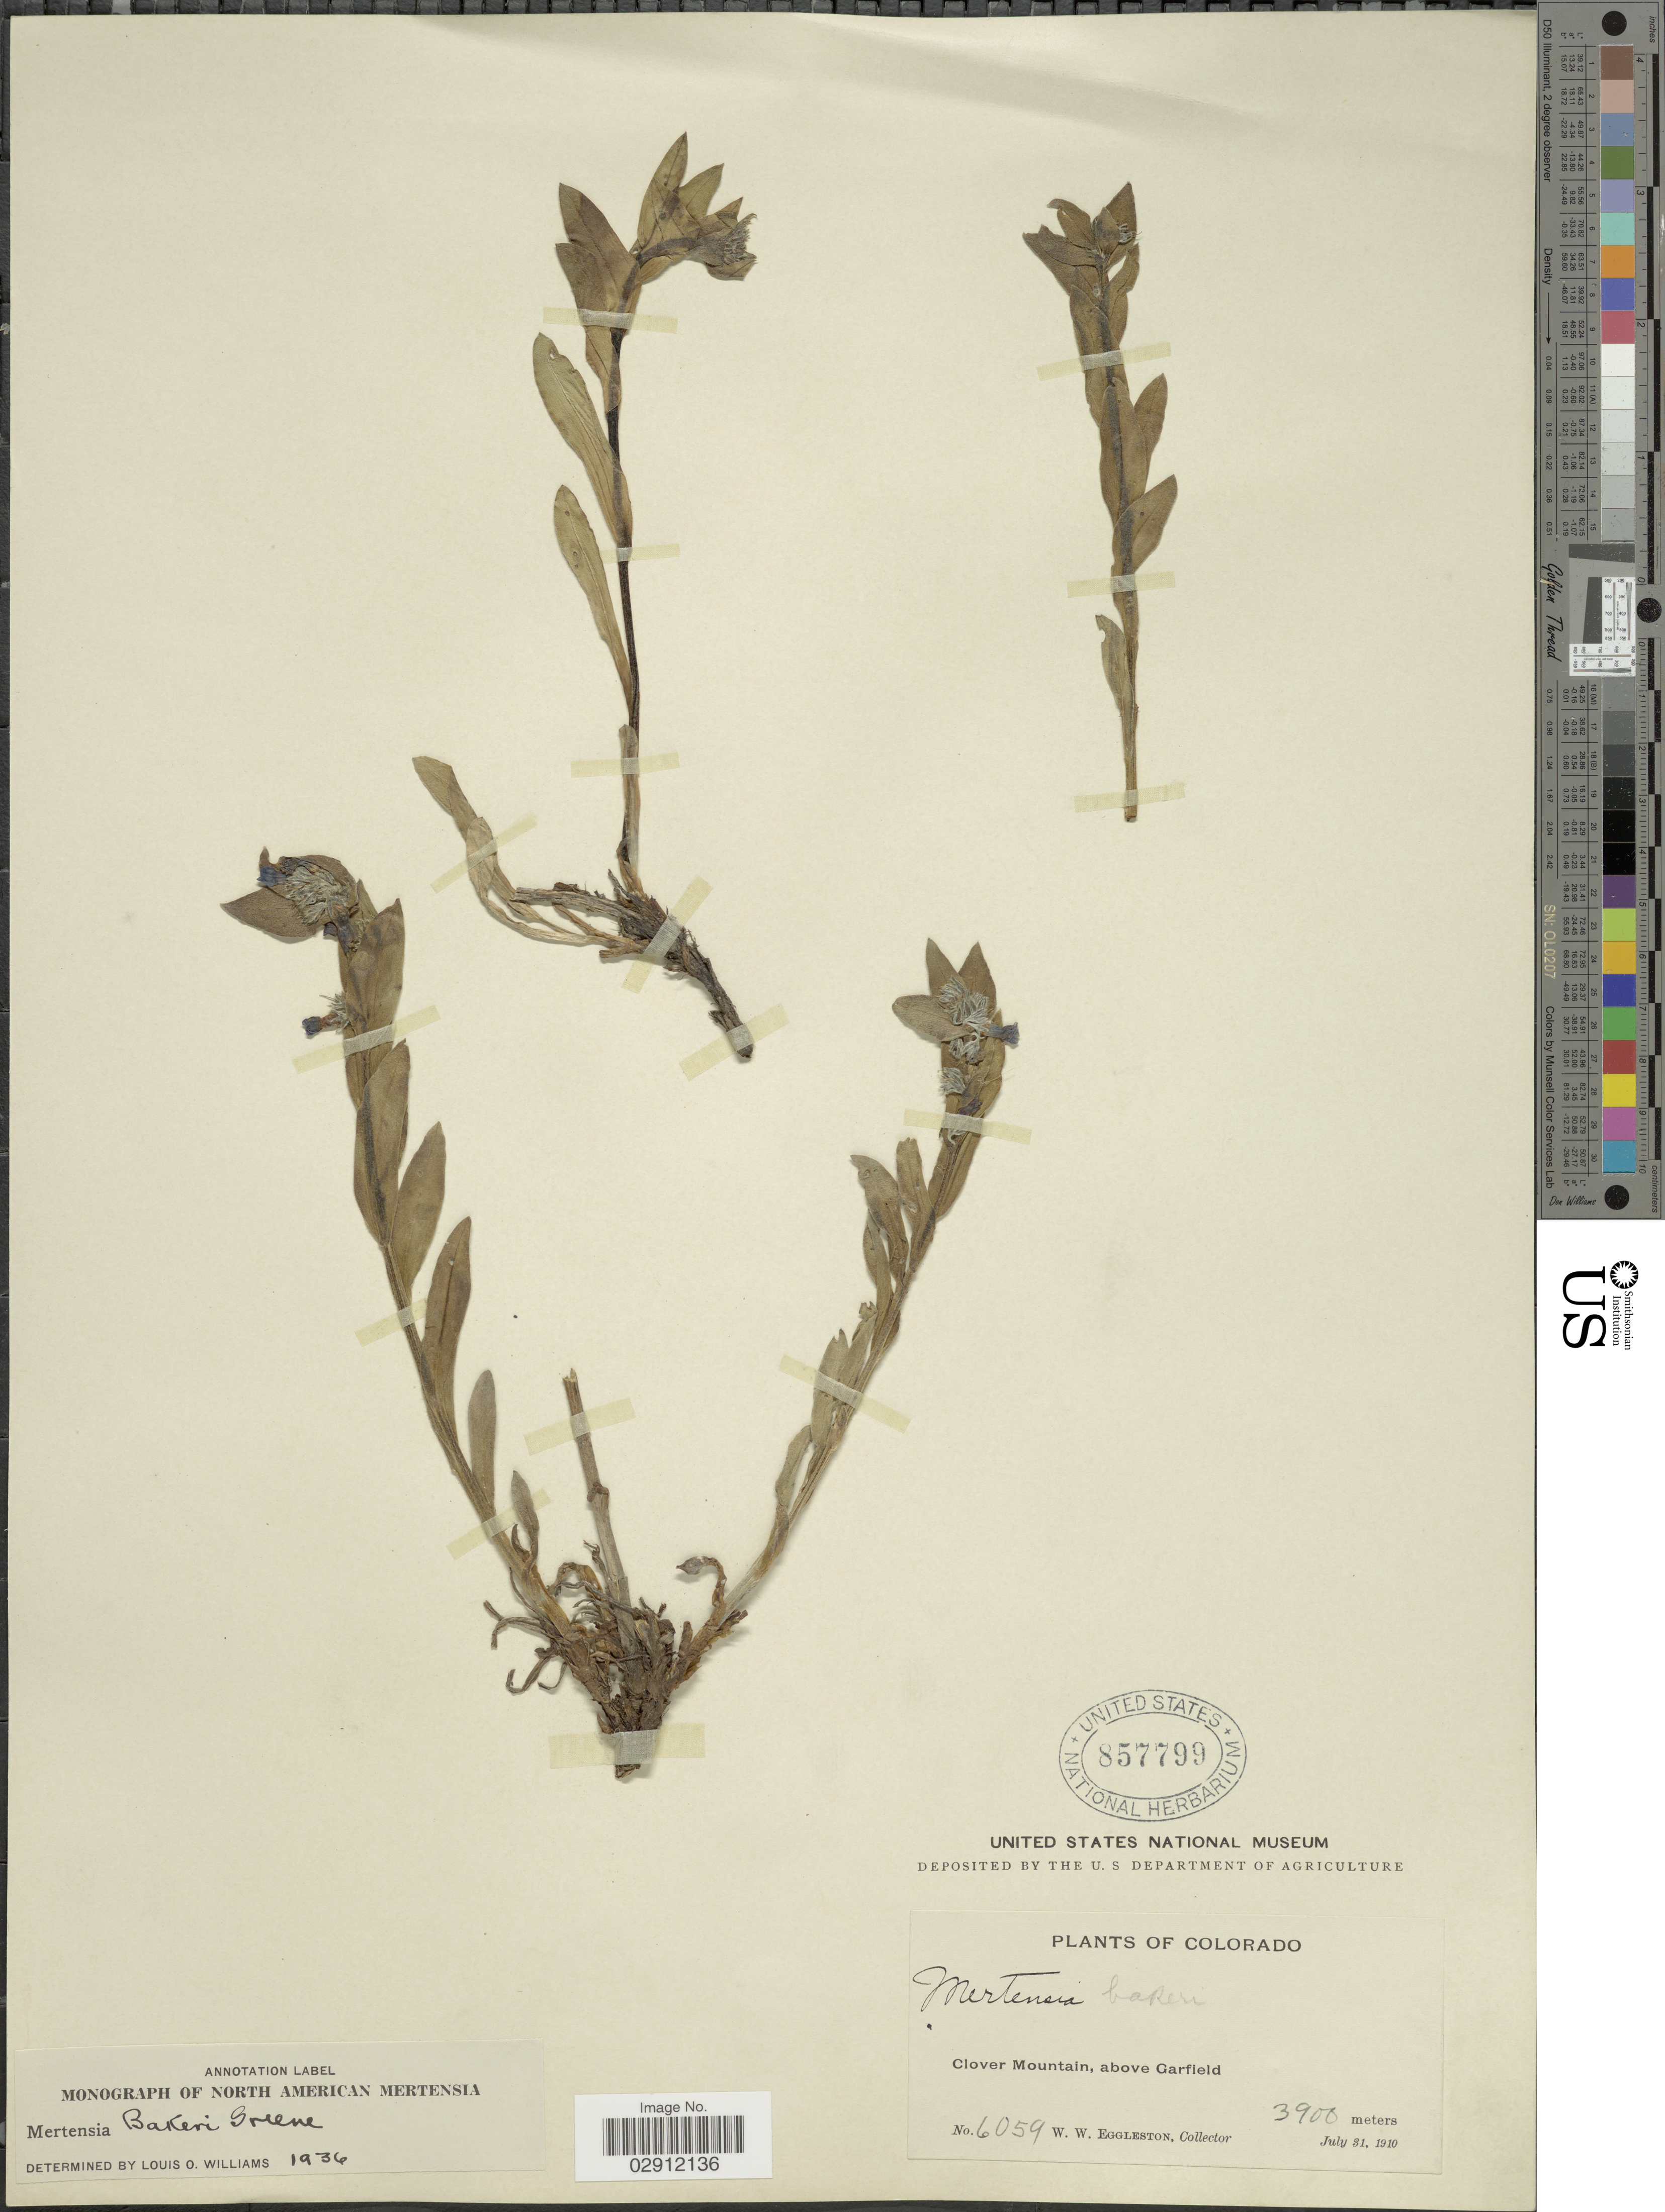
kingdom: Plantae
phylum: Tracheophyta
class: Magnoliopsida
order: Boraginales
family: Boraginaceae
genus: Mertensia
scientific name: Mertensia bakeri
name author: Greene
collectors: W. W. Eggleston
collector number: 6059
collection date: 1910-07-31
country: United States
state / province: Colorado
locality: Clover Mountain, above Garfield.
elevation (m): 3900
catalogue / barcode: US 857799